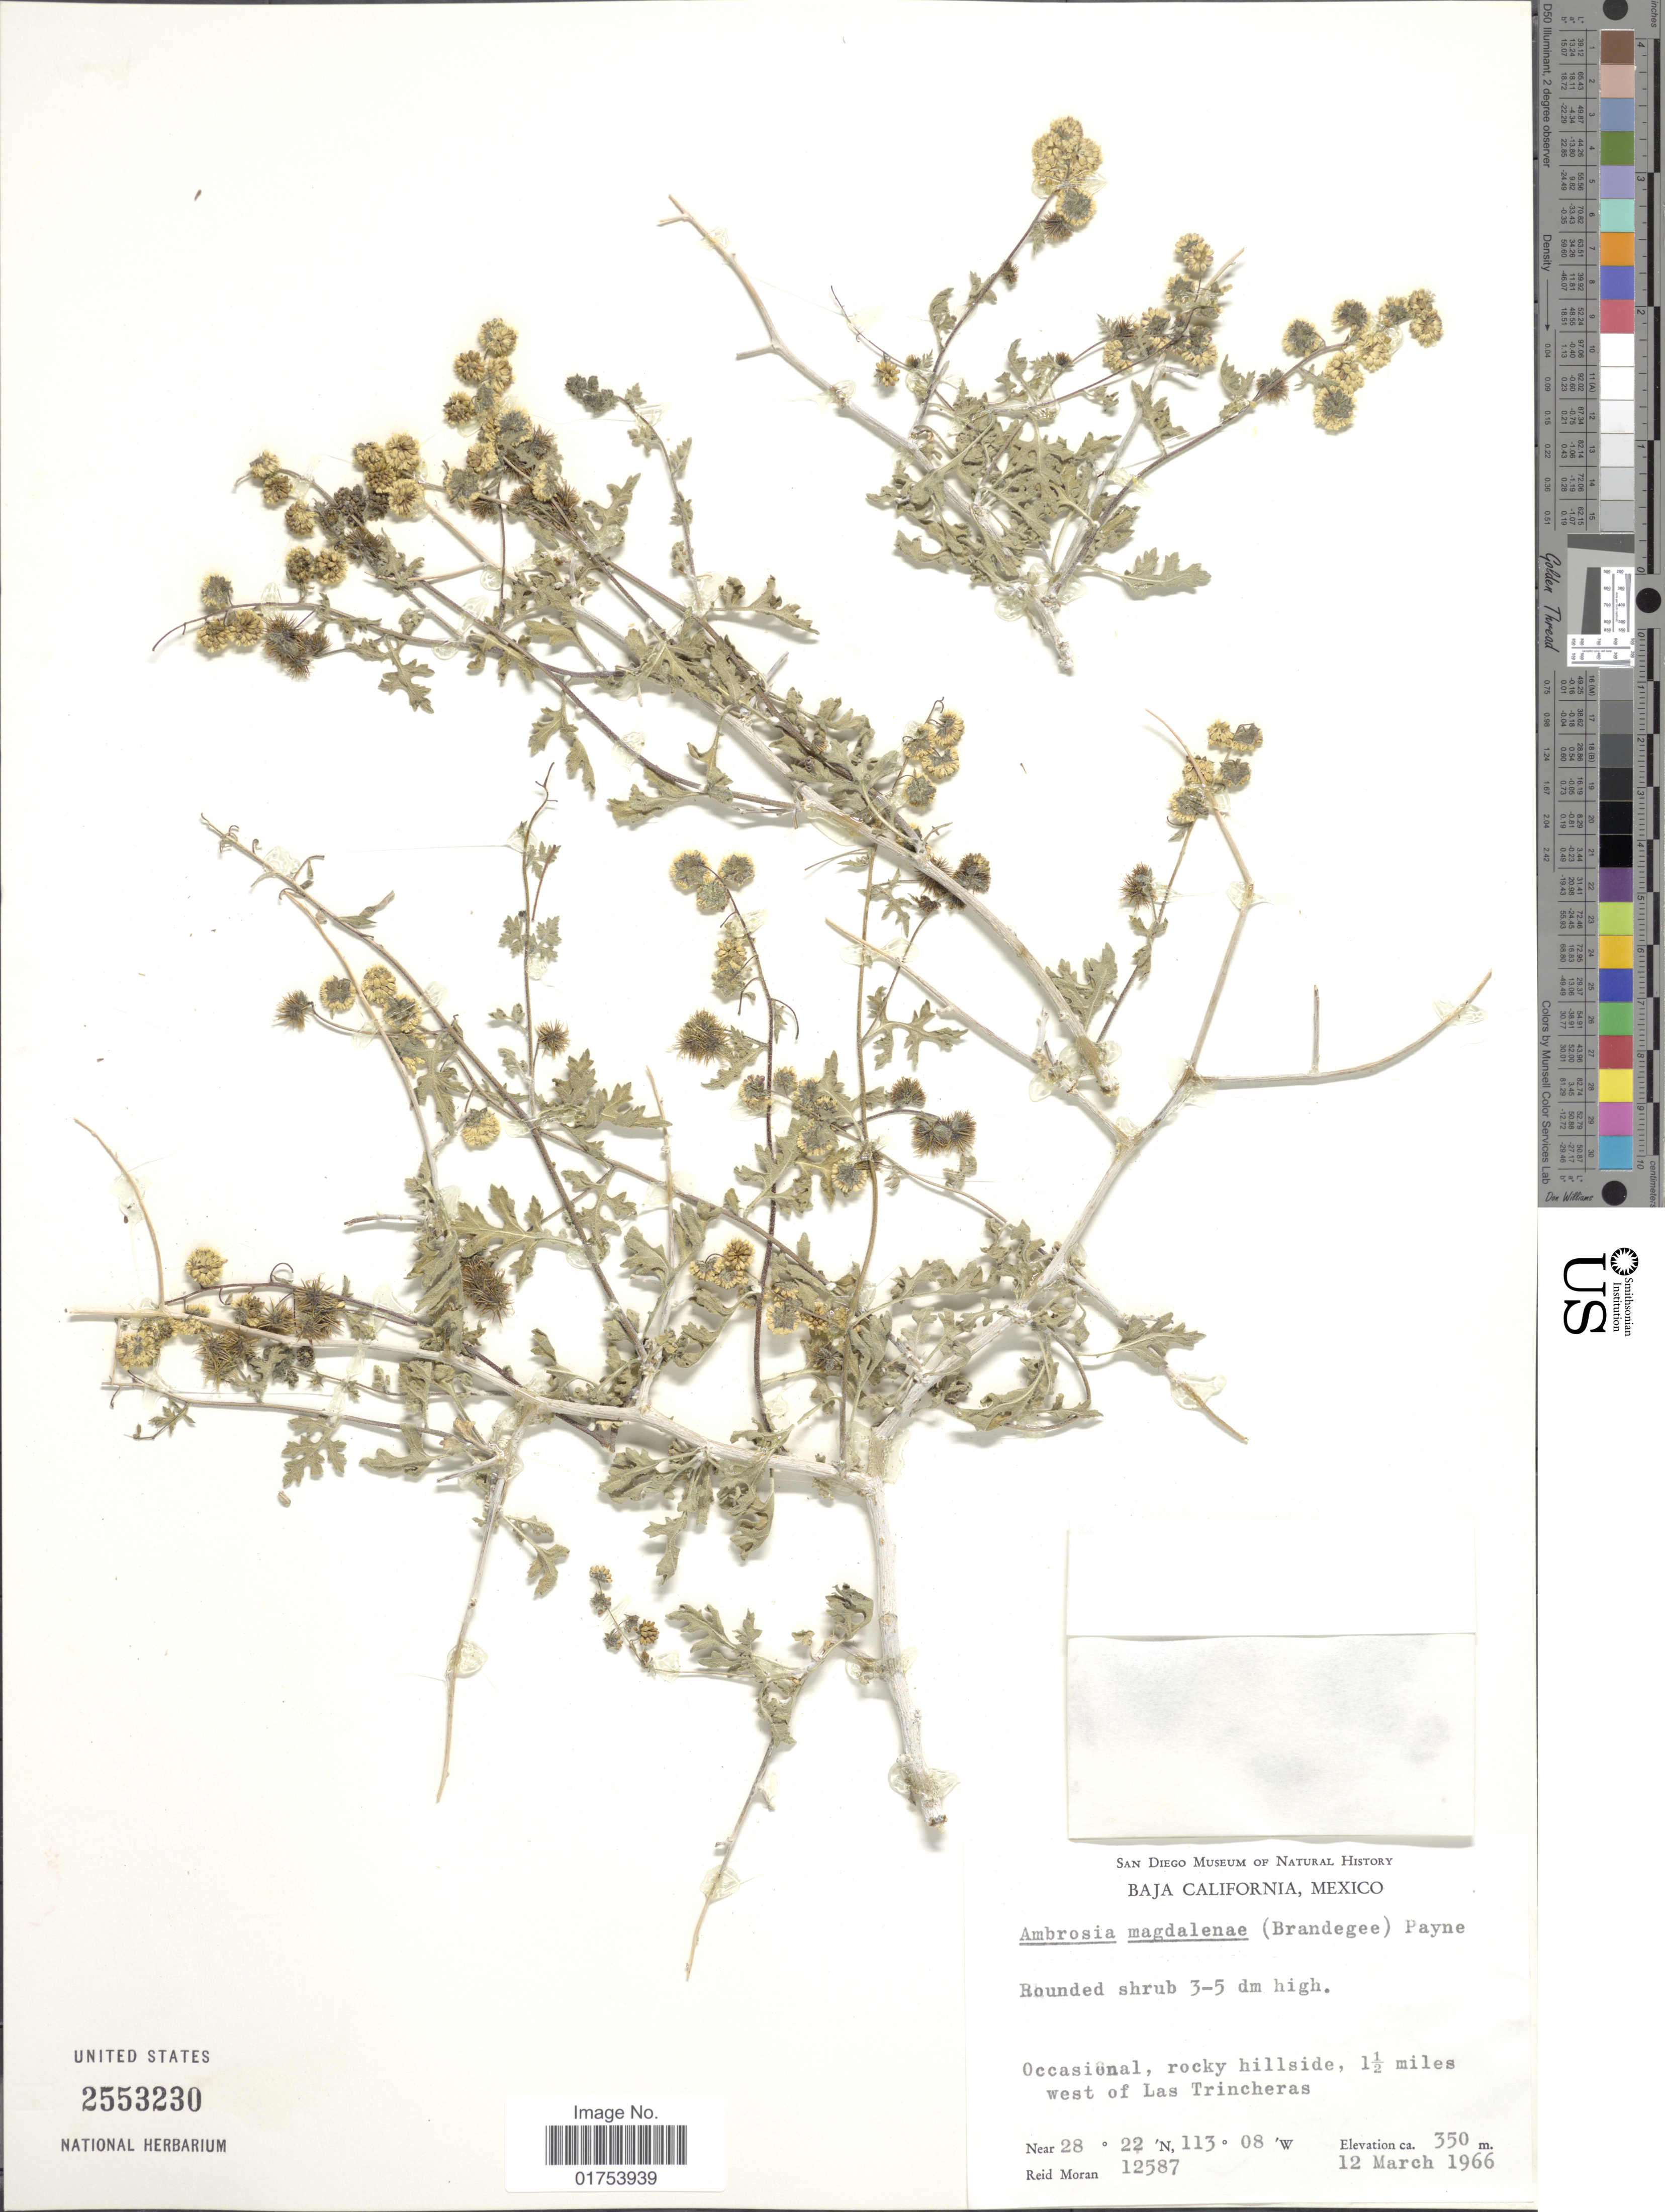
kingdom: Plantae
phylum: Tracheophyta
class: Magnoliopsida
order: Asterales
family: Asteraceae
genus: Ambrosia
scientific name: Ambrosia magdalenae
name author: Brandegee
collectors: R. V. Moran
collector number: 12587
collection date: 1966-03-12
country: Mexico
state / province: Baja California Norte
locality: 1 ½ miles west of Las Trincheras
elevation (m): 350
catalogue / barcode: US 2553230